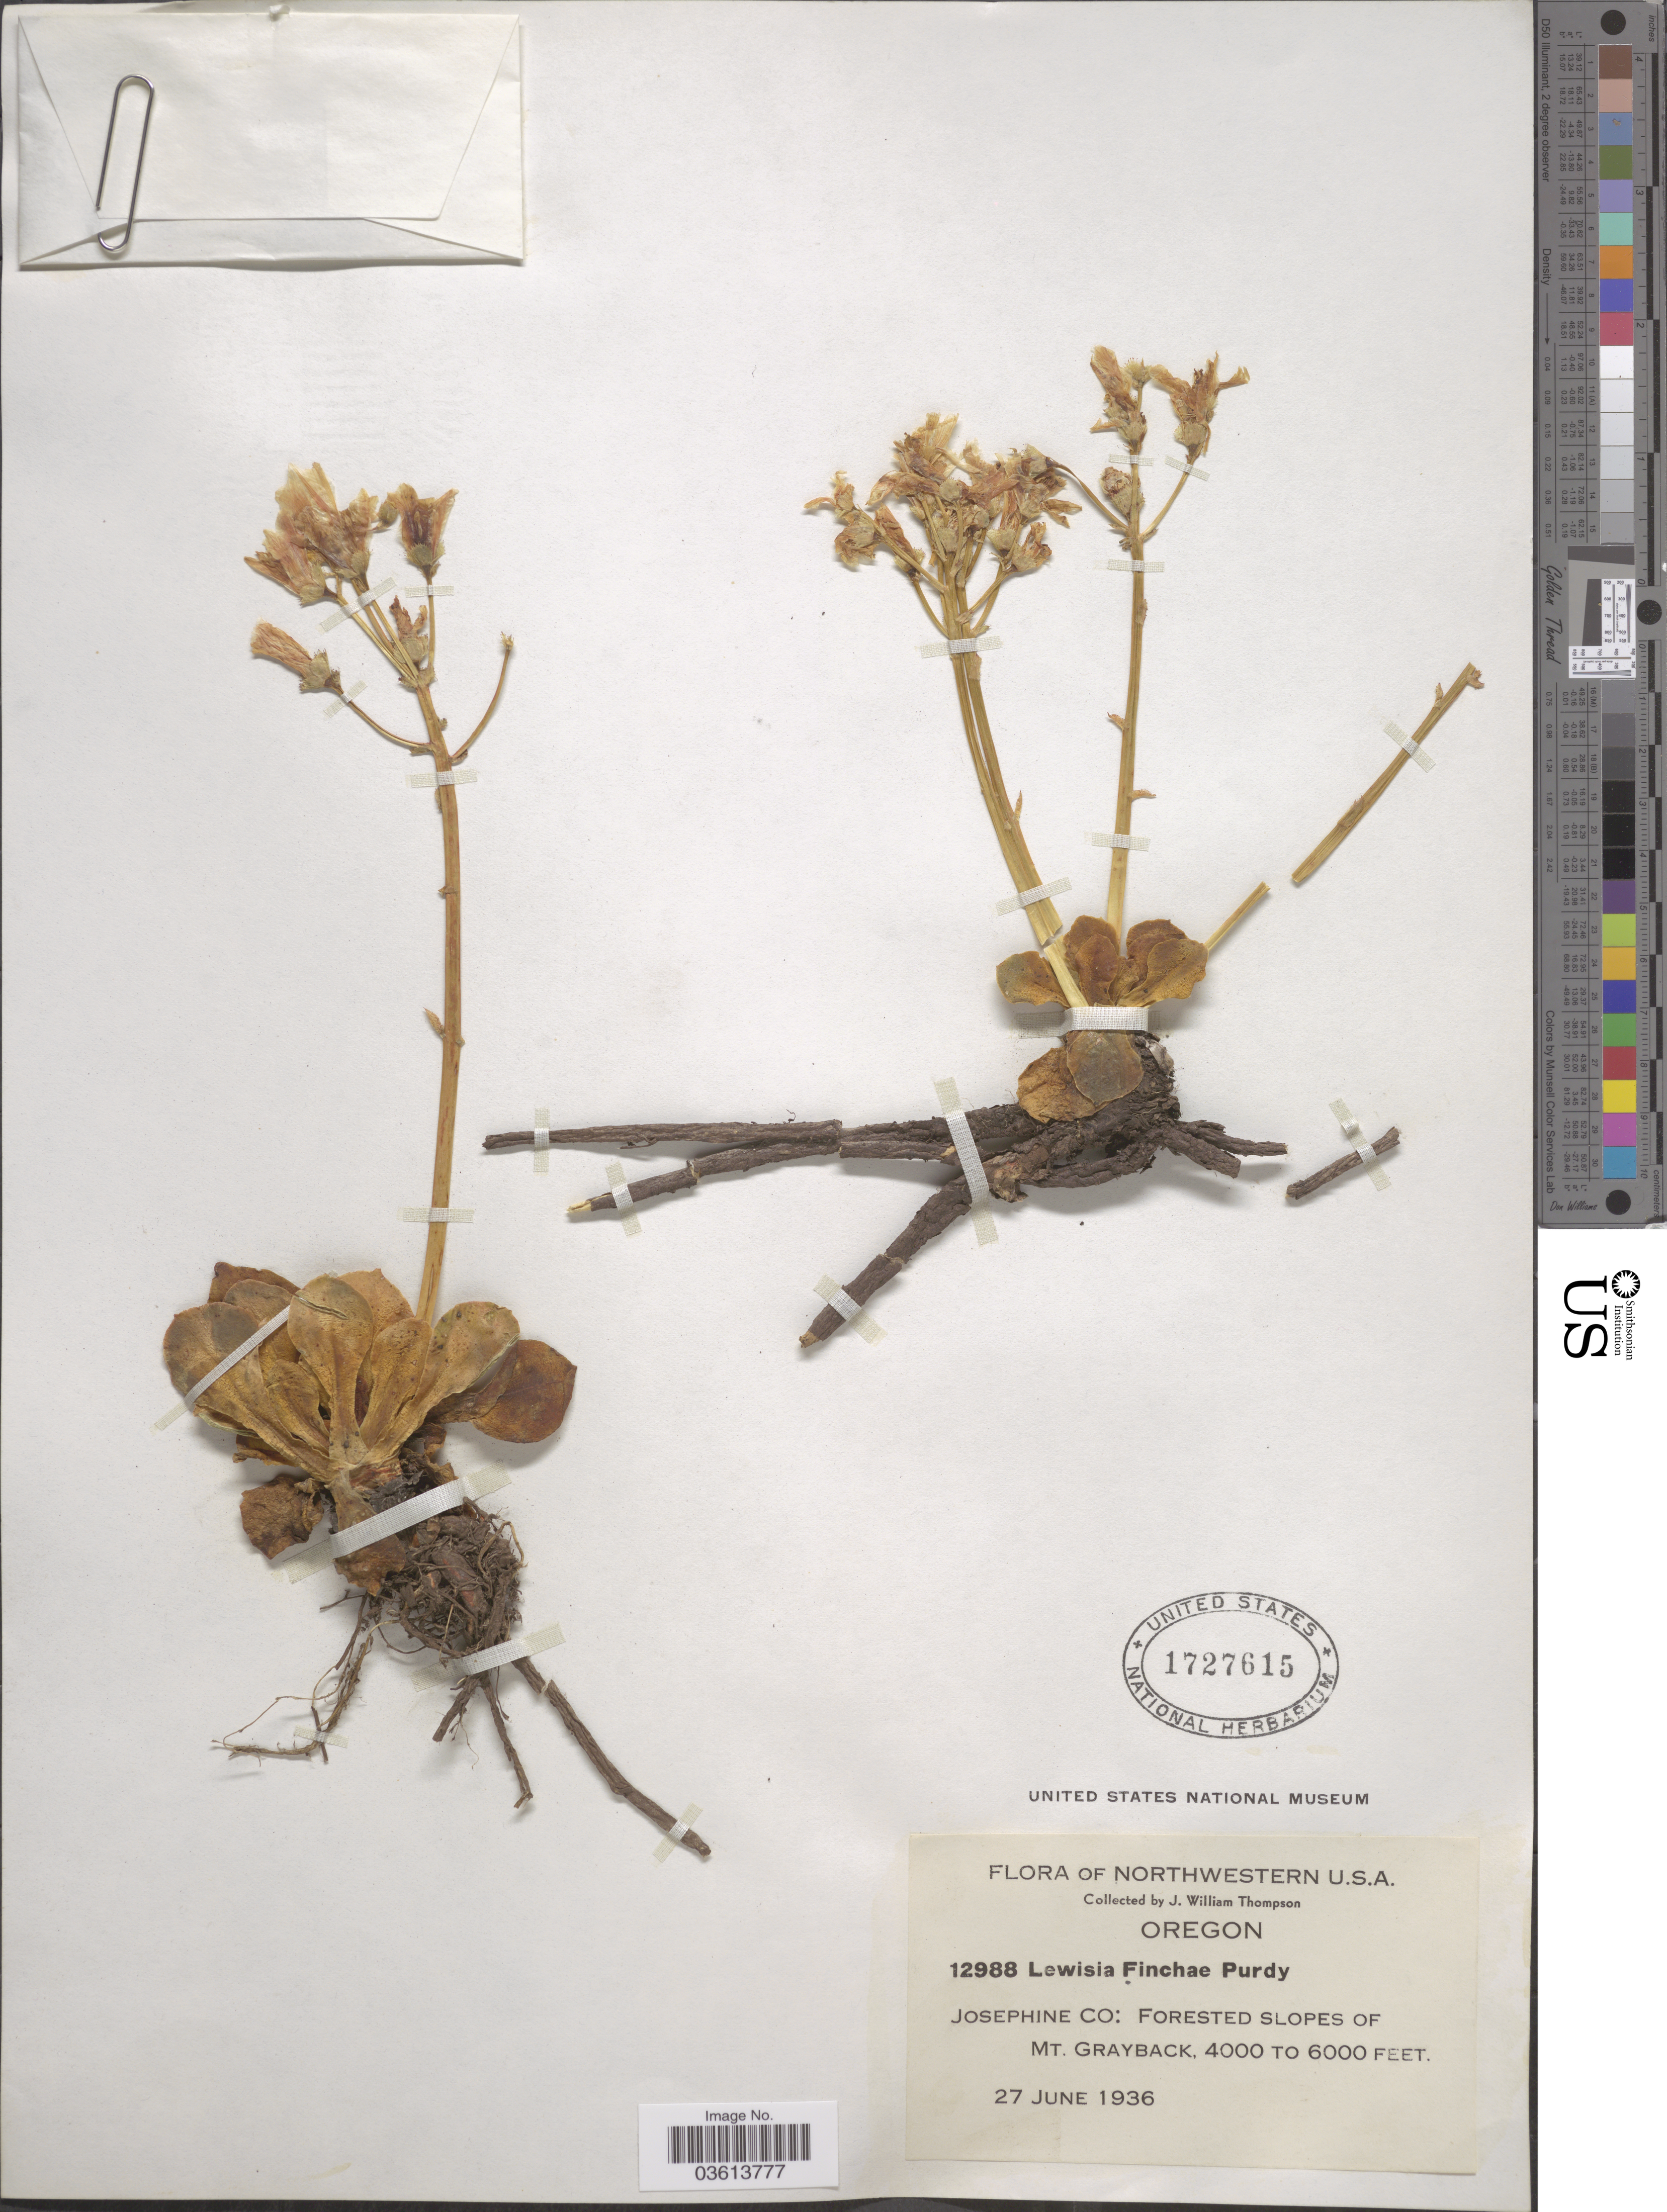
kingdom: Plantae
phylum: Tracheophyta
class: Magnoliopsida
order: Caryophyllales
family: Montiaceae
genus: Lewisia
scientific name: Lewisia cotyledon var. cotyledon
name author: (S. Watson) B.L. Rob.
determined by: Chambers, K.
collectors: J. W. Thompson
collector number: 12988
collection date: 1936-06-27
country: United States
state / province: Oregon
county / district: Josephine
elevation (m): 1219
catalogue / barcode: US 1727615